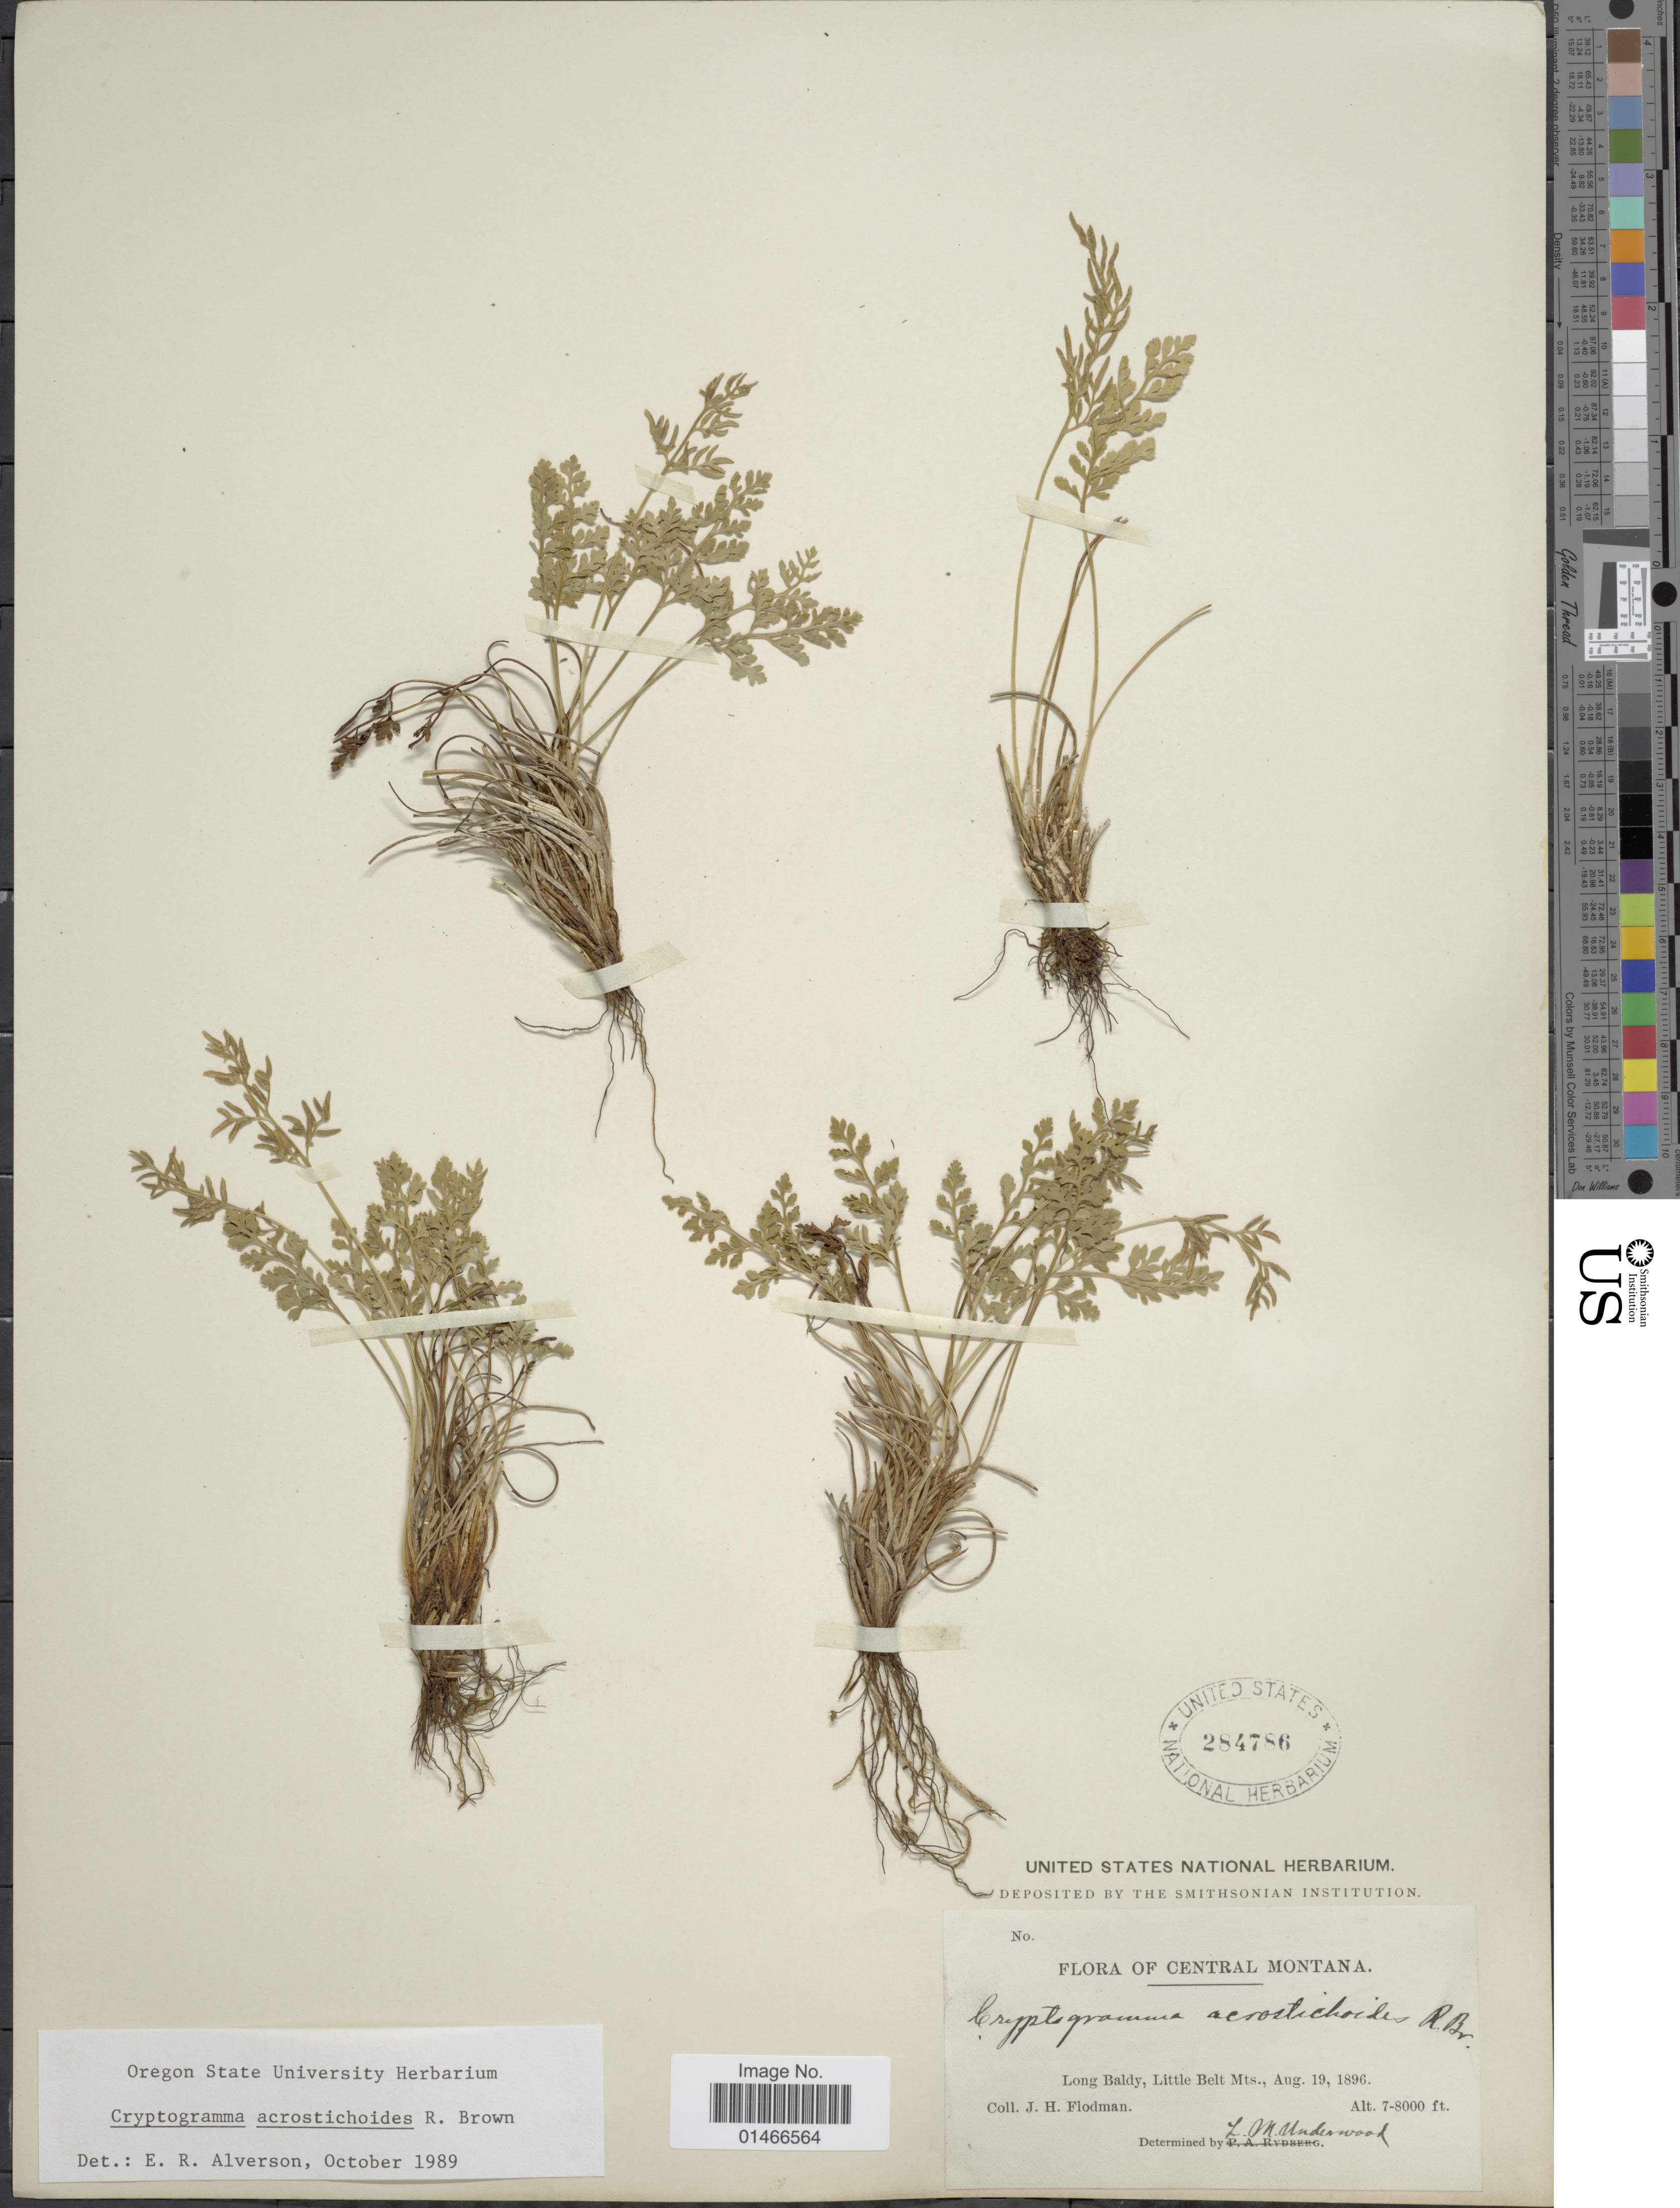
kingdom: Plantae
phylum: Tracheophyta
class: Polypodiopsida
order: Polypodiales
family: Pteridaceae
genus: Cryptogramma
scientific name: Cryptogramma acrostichoides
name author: R. Br.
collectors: J. Flodman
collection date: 1896-08-19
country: United States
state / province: Montana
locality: Central Montana. Long Baldy, Little Belt Mts.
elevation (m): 2134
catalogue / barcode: US 284786